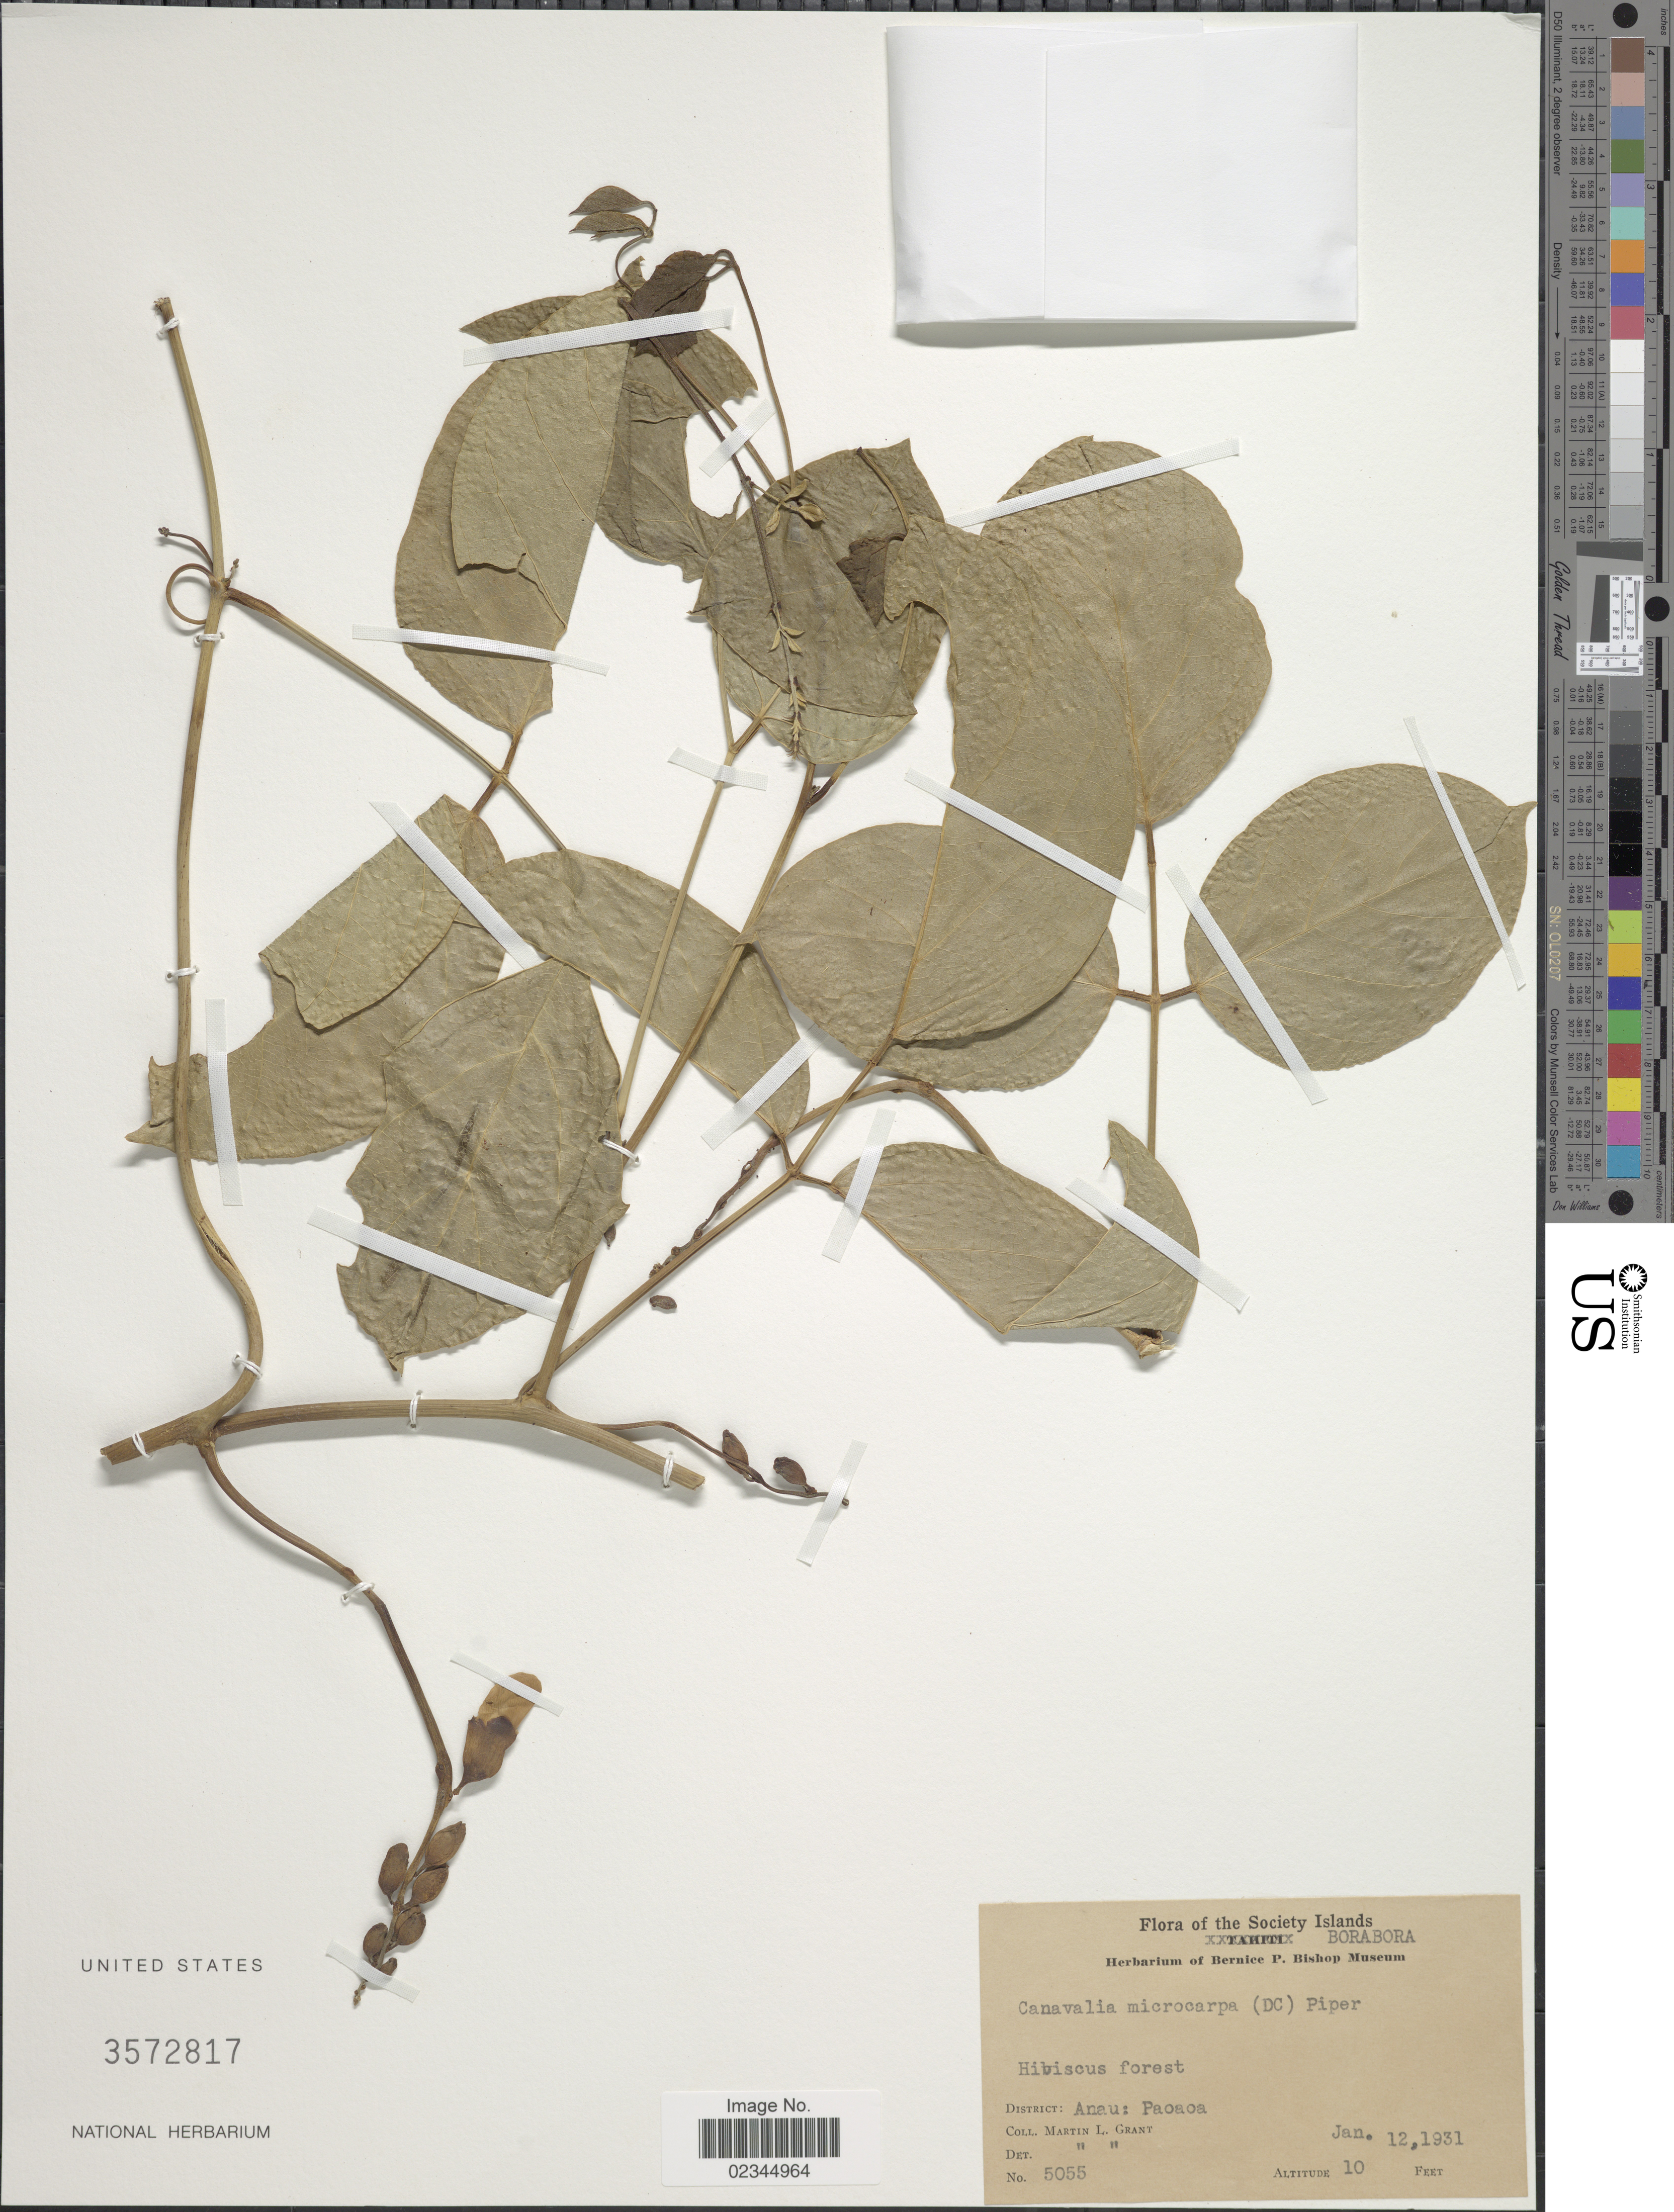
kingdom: Plantae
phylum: Tracheophyta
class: Magnoliopsida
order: Fabales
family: Fabaceae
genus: Canavalia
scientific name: Canavalia cathartica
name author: Thouars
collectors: M. L. Grant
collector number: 5055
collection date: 1931-01-12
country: French Polynesia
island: Bora Bora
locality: Society Islands, Borabora, District Anau, Paoaoa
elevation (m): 3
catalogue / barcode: US 3572817